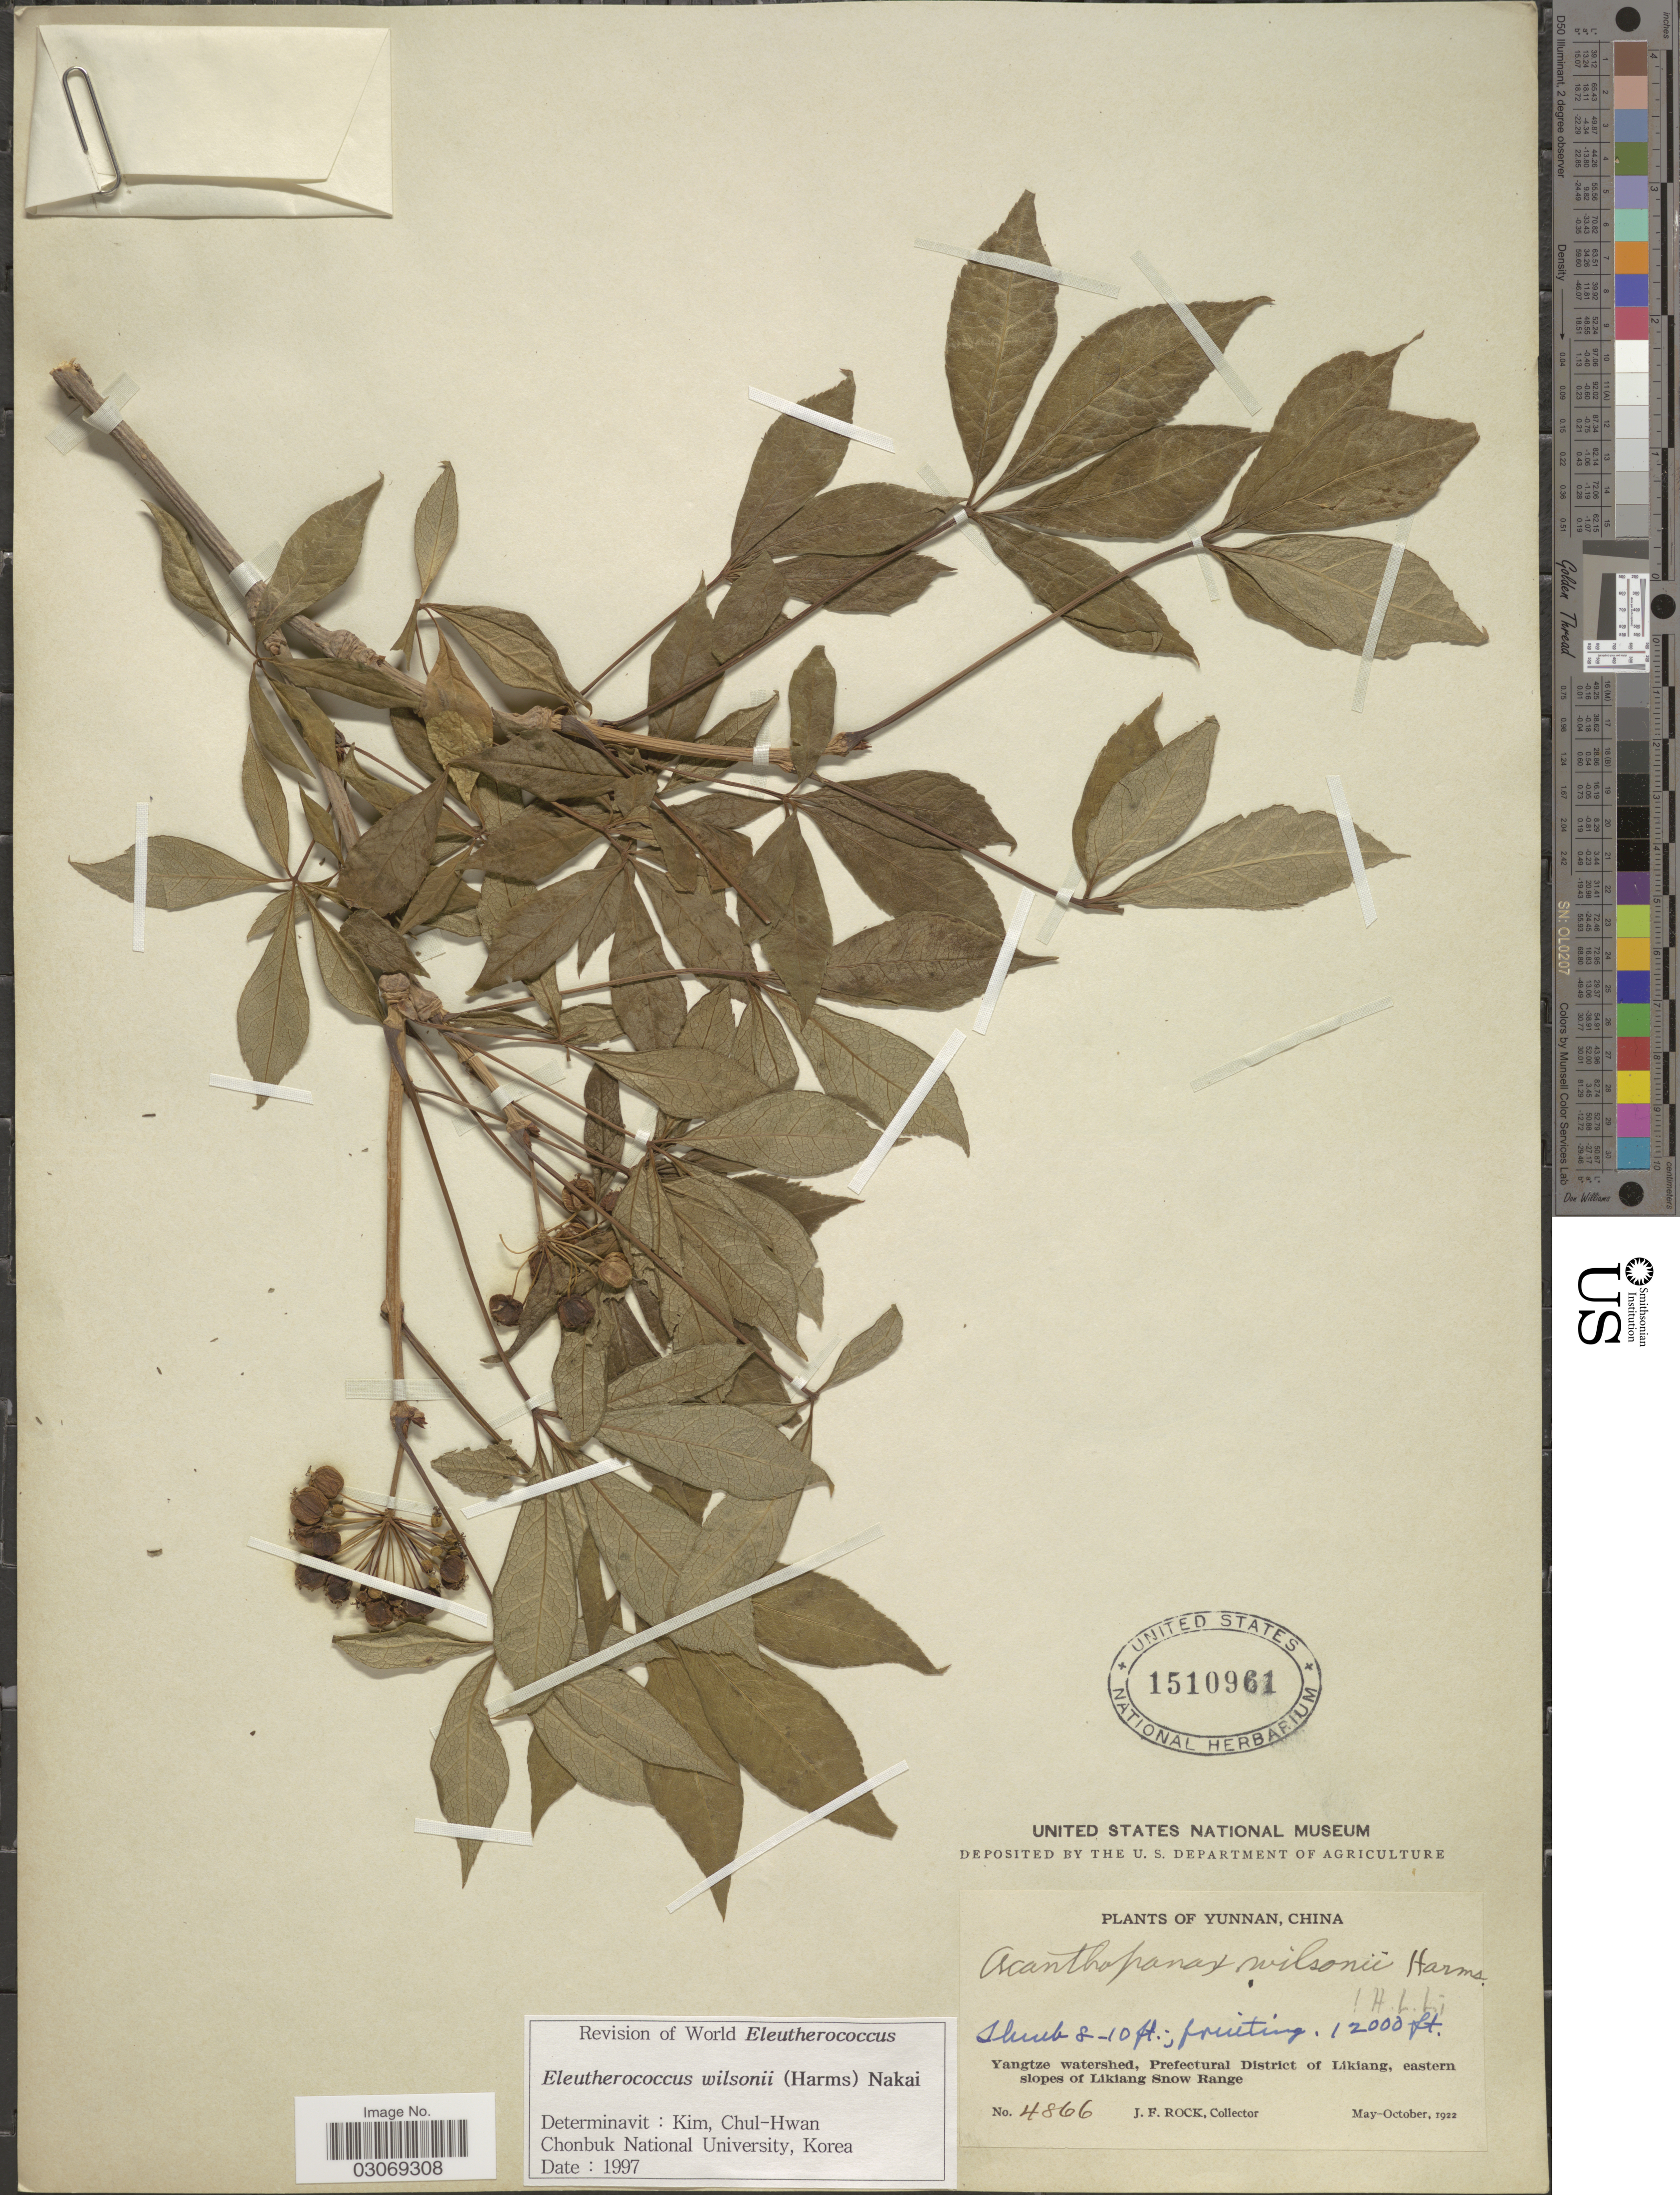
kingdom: Plantae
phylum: Tracheophyta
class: Magnoliopsida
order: Apiales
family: Araliaceae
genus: Eleutherococcus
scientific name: Eleutherococcus wilsonii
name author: (Harms) Nakai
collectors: J. Rock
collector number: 4866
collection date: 1922-05/1922-10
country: China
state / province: Yunnan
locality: Yangtze watershed, Prefectural District of Likiang, eastern slopes of Likiang Snow Range.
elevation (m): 3658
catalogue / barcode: US 1510961